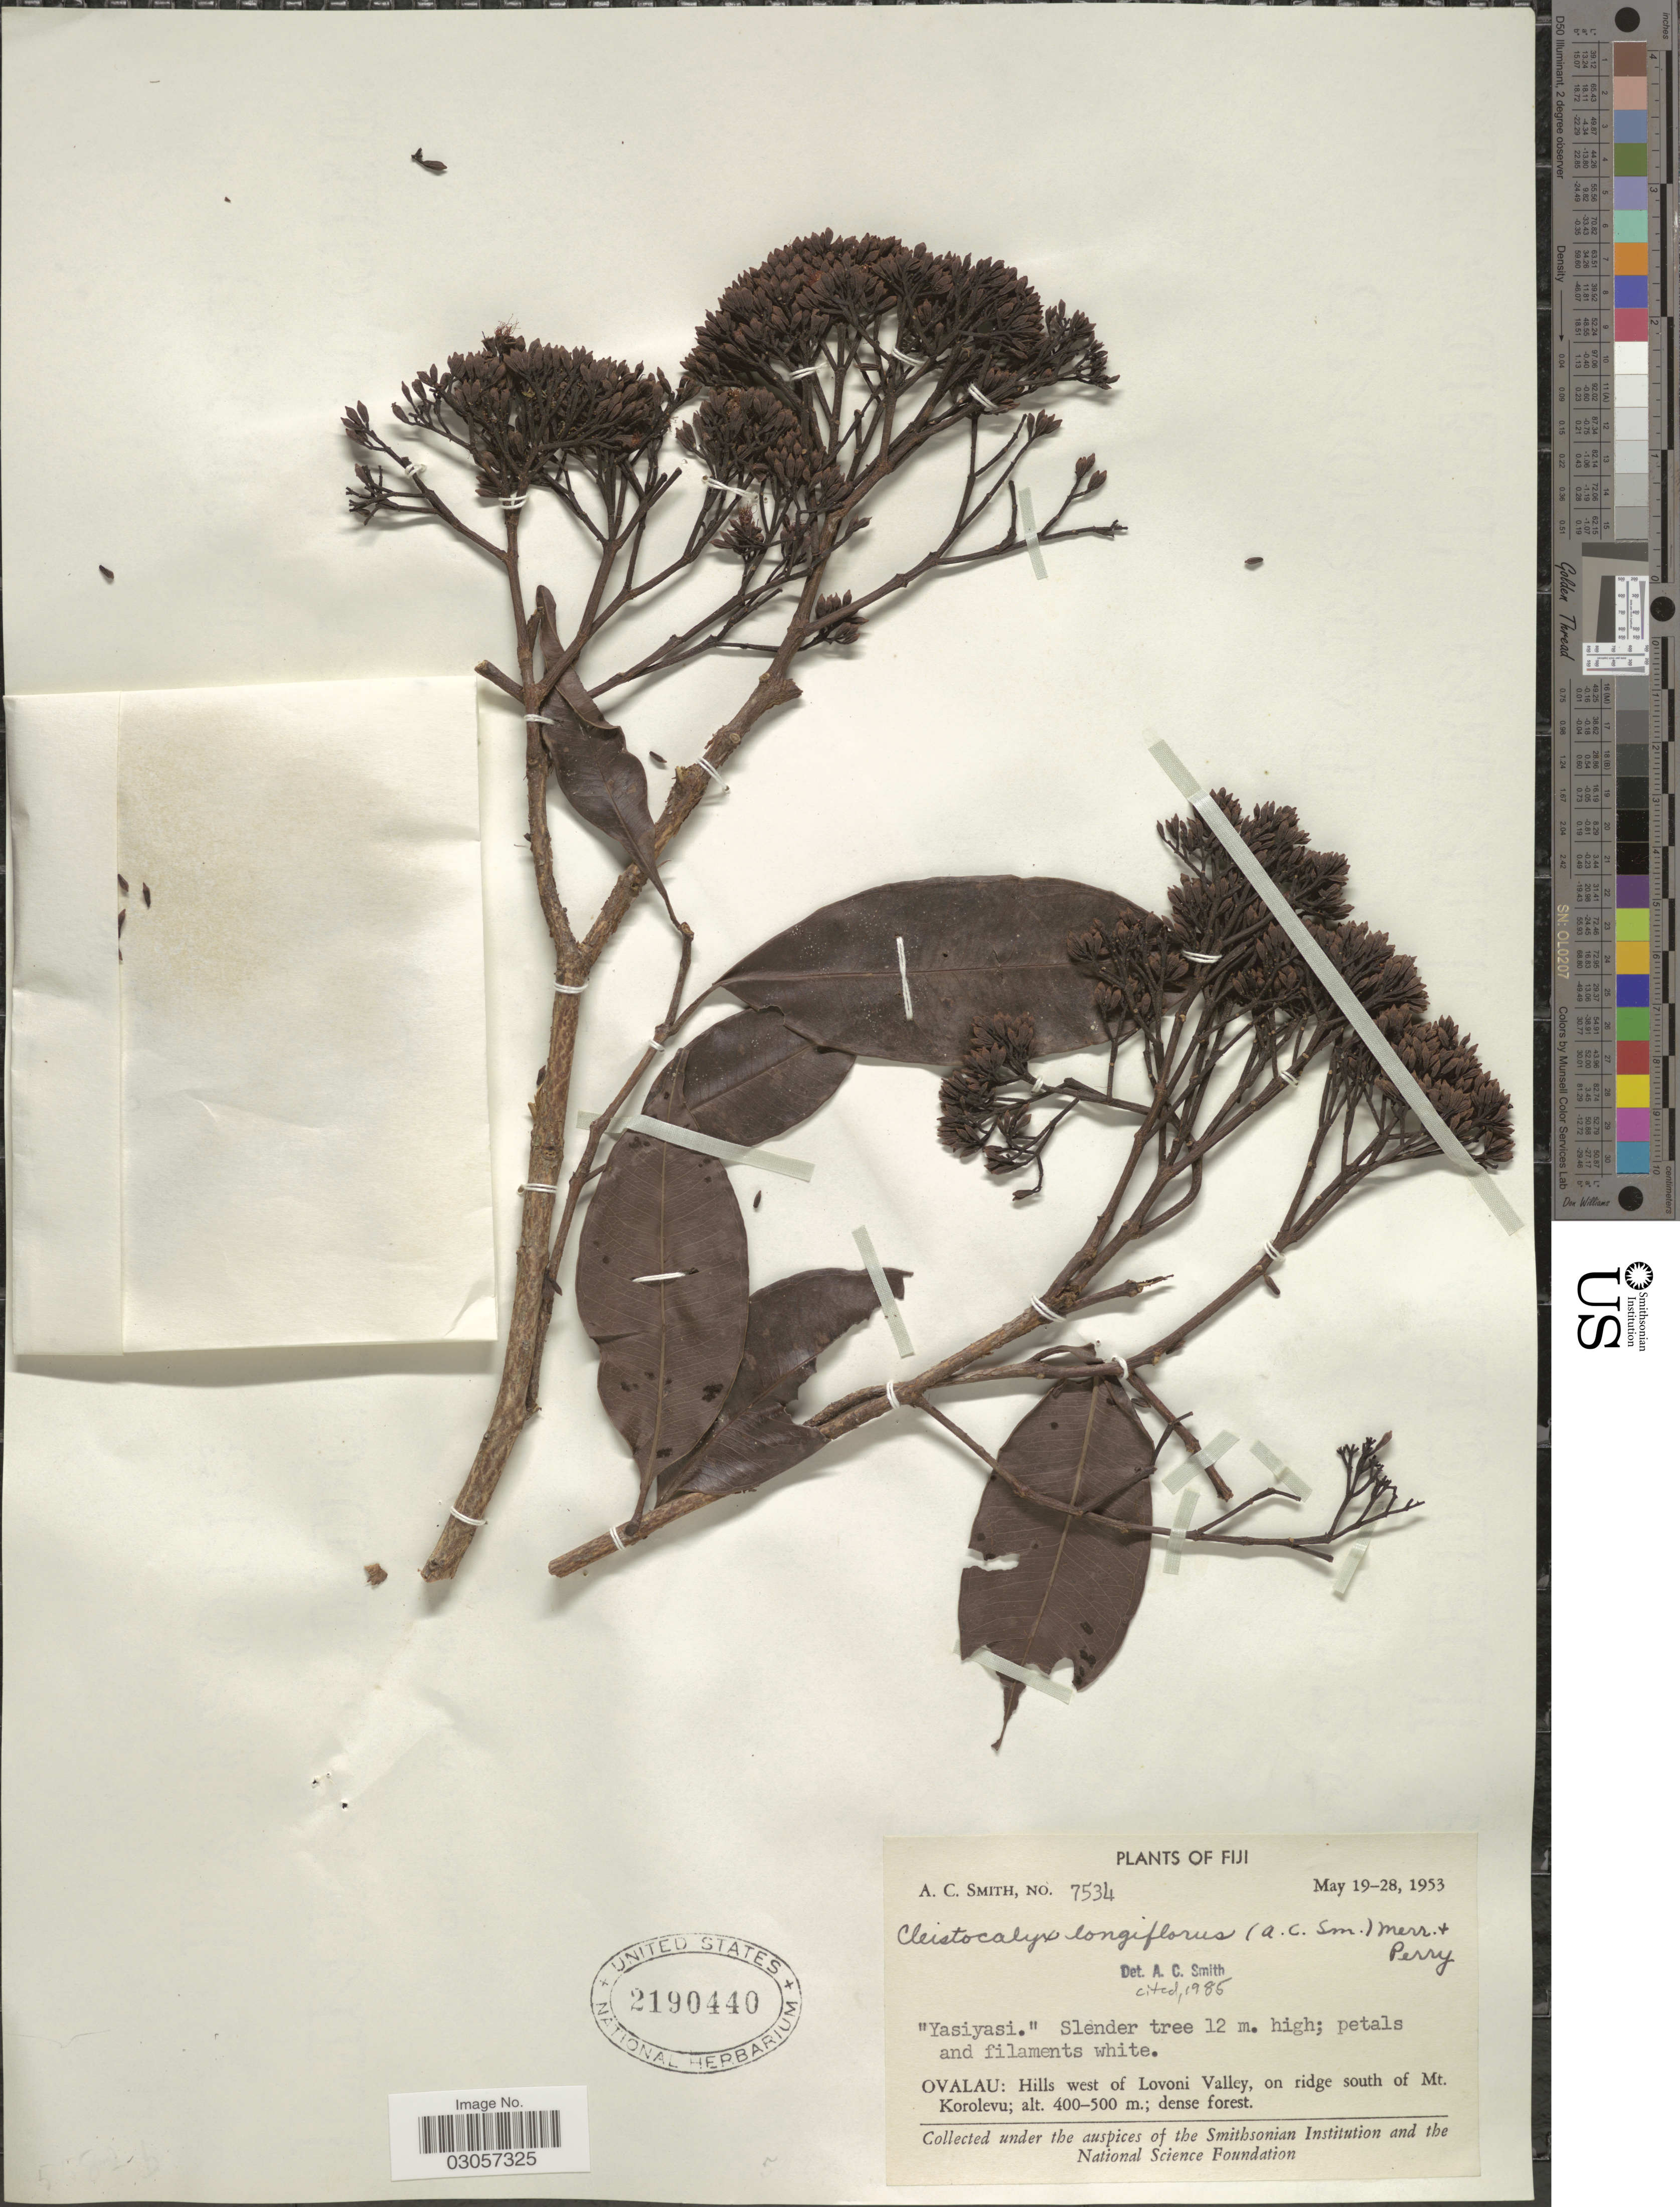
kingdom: Plantae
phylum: Tracheophyta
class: Magnoliopsida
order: Myrtales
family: Myrtaceae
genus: Syzygium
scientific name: Syzygium seemannii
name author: (A. Gray) Craven & Biffin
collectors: A. C. Smith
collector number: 7534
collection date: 1953-05-19/1953-05-28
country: Fiji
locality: Ovalau: Hills west of Lovoni Valley, on ridge south of Mt. Korolevu.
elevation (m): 400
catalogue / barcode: US 2190440